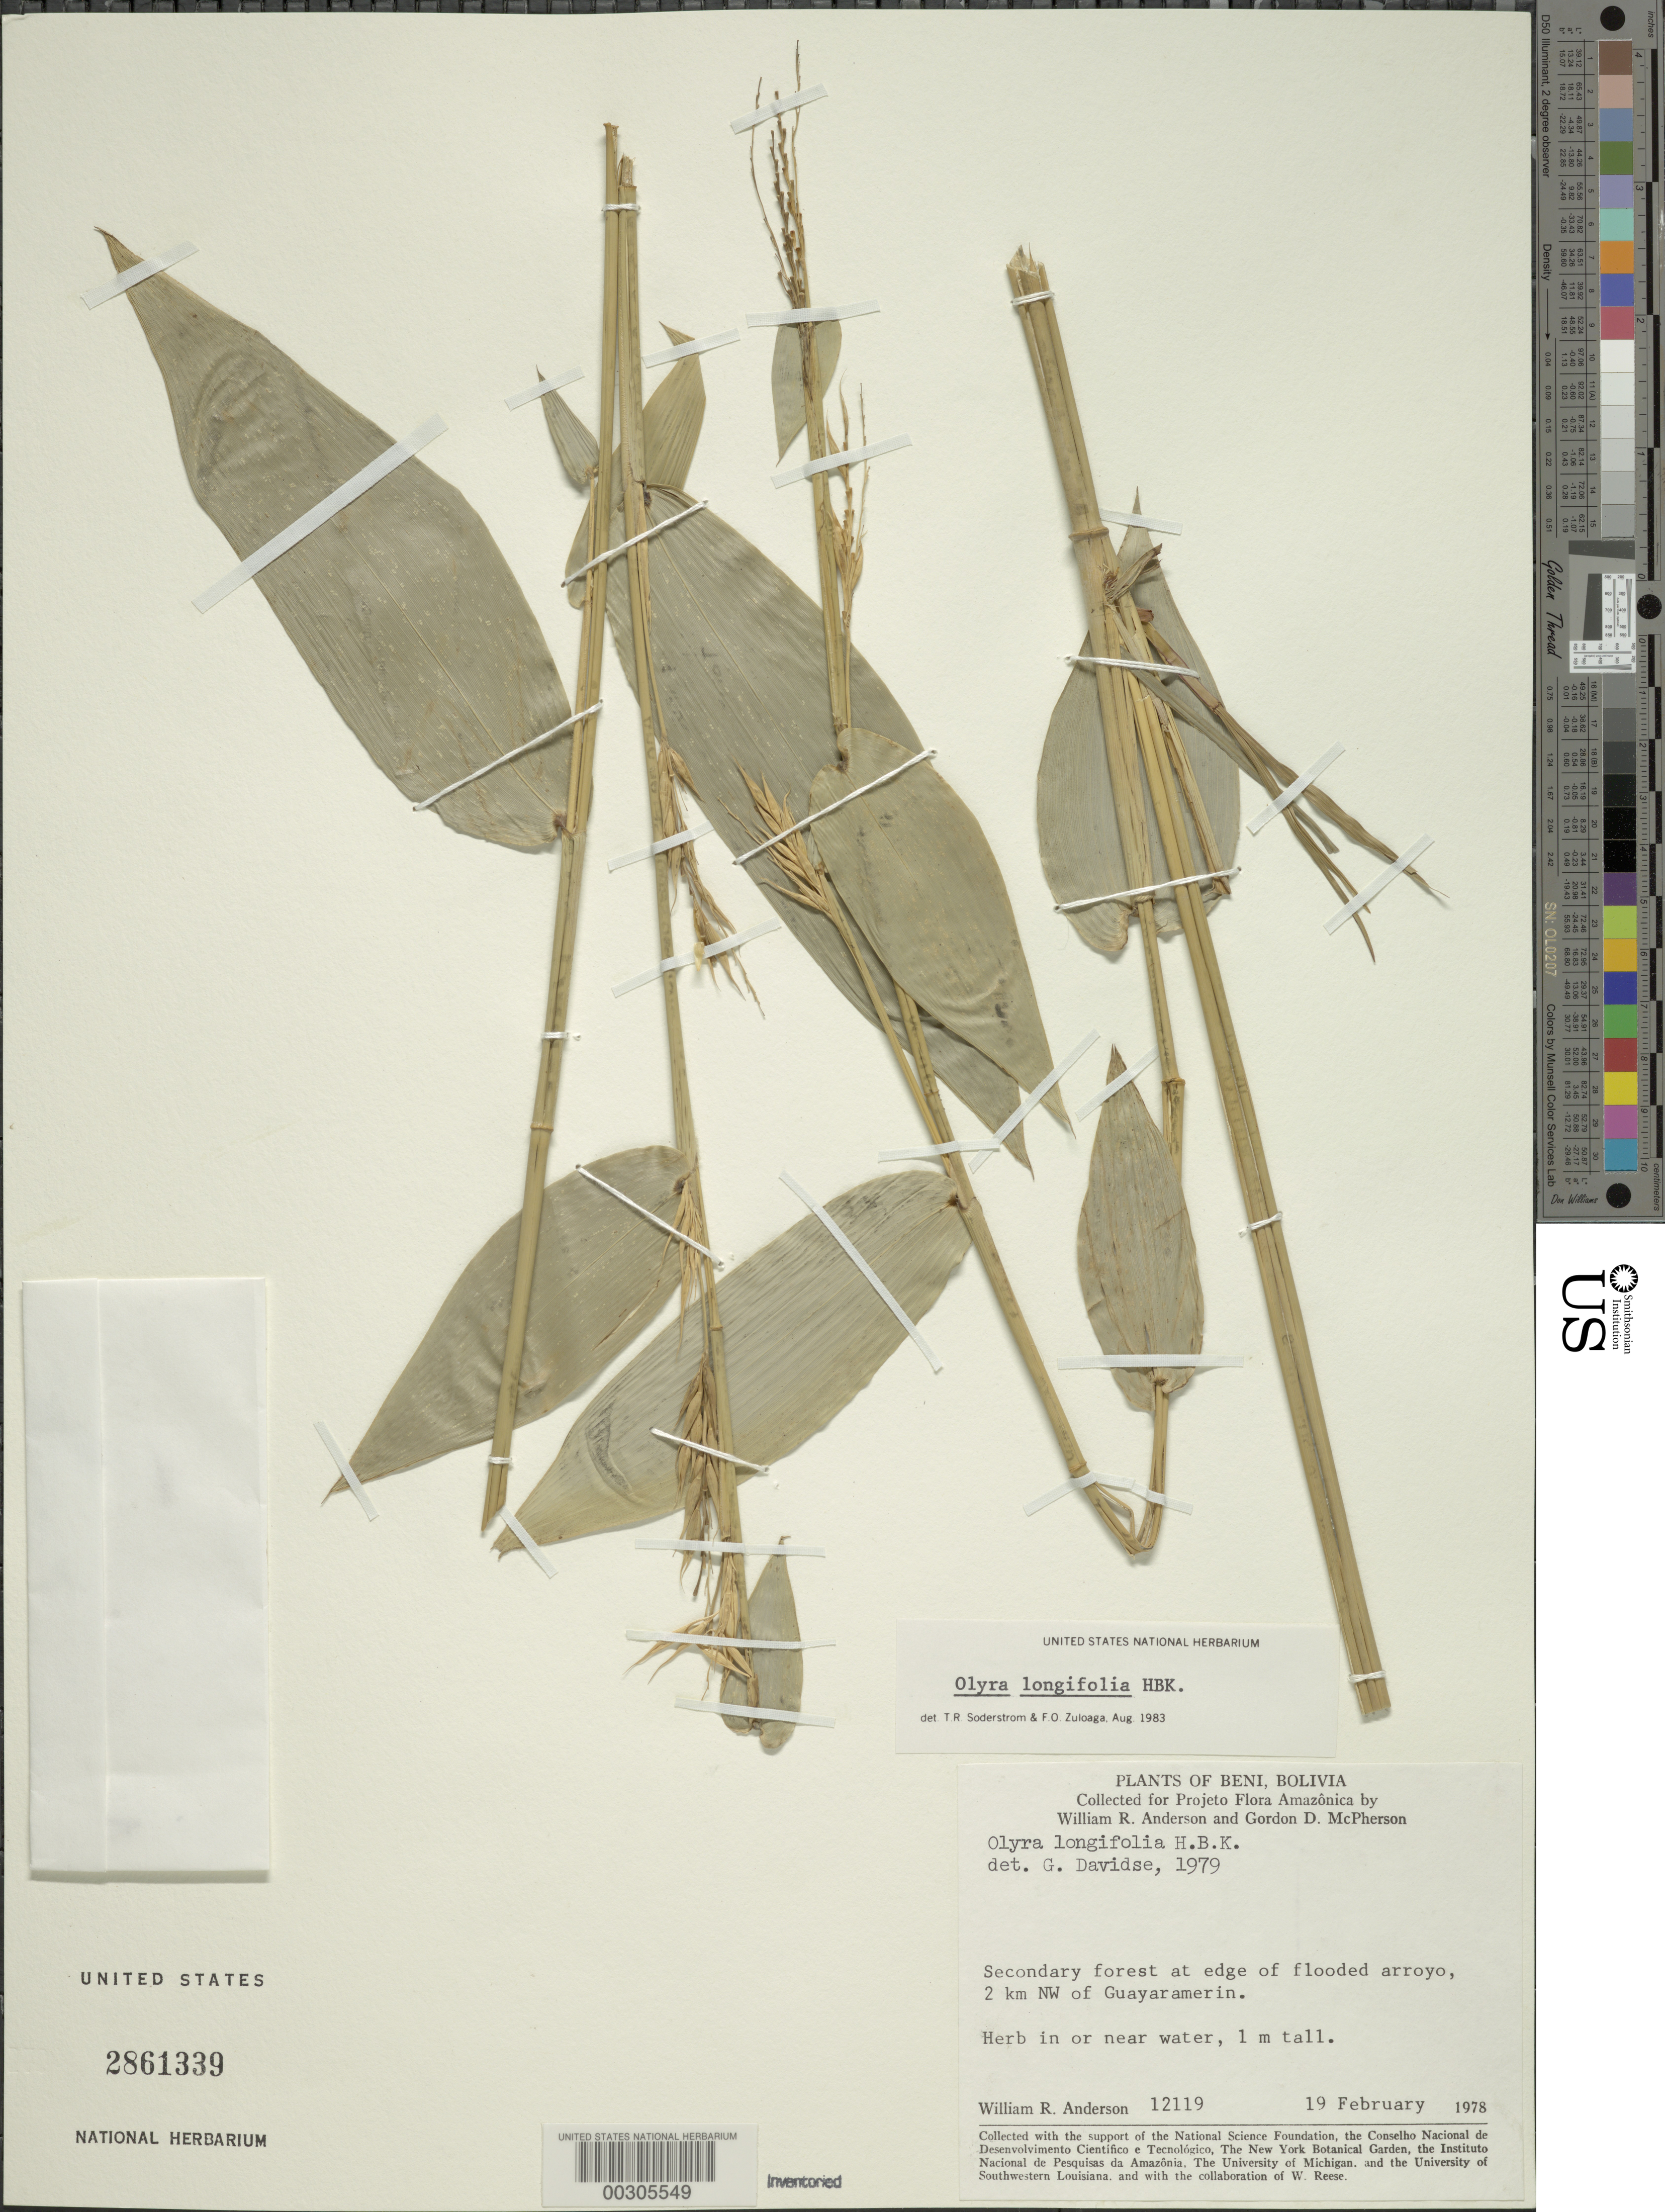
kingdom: Plantae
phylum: Tracheophyta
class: Liliopsida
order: Poales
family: Poaceae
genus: Olyra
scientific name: Olyra longifolia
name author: Kunth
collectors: W. R. Anderson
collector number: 12119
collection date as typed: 19 Feb 1978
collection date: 1978-02-19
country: Bolivia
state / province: Beni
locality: Guayaramerin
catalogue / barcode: US 2861339